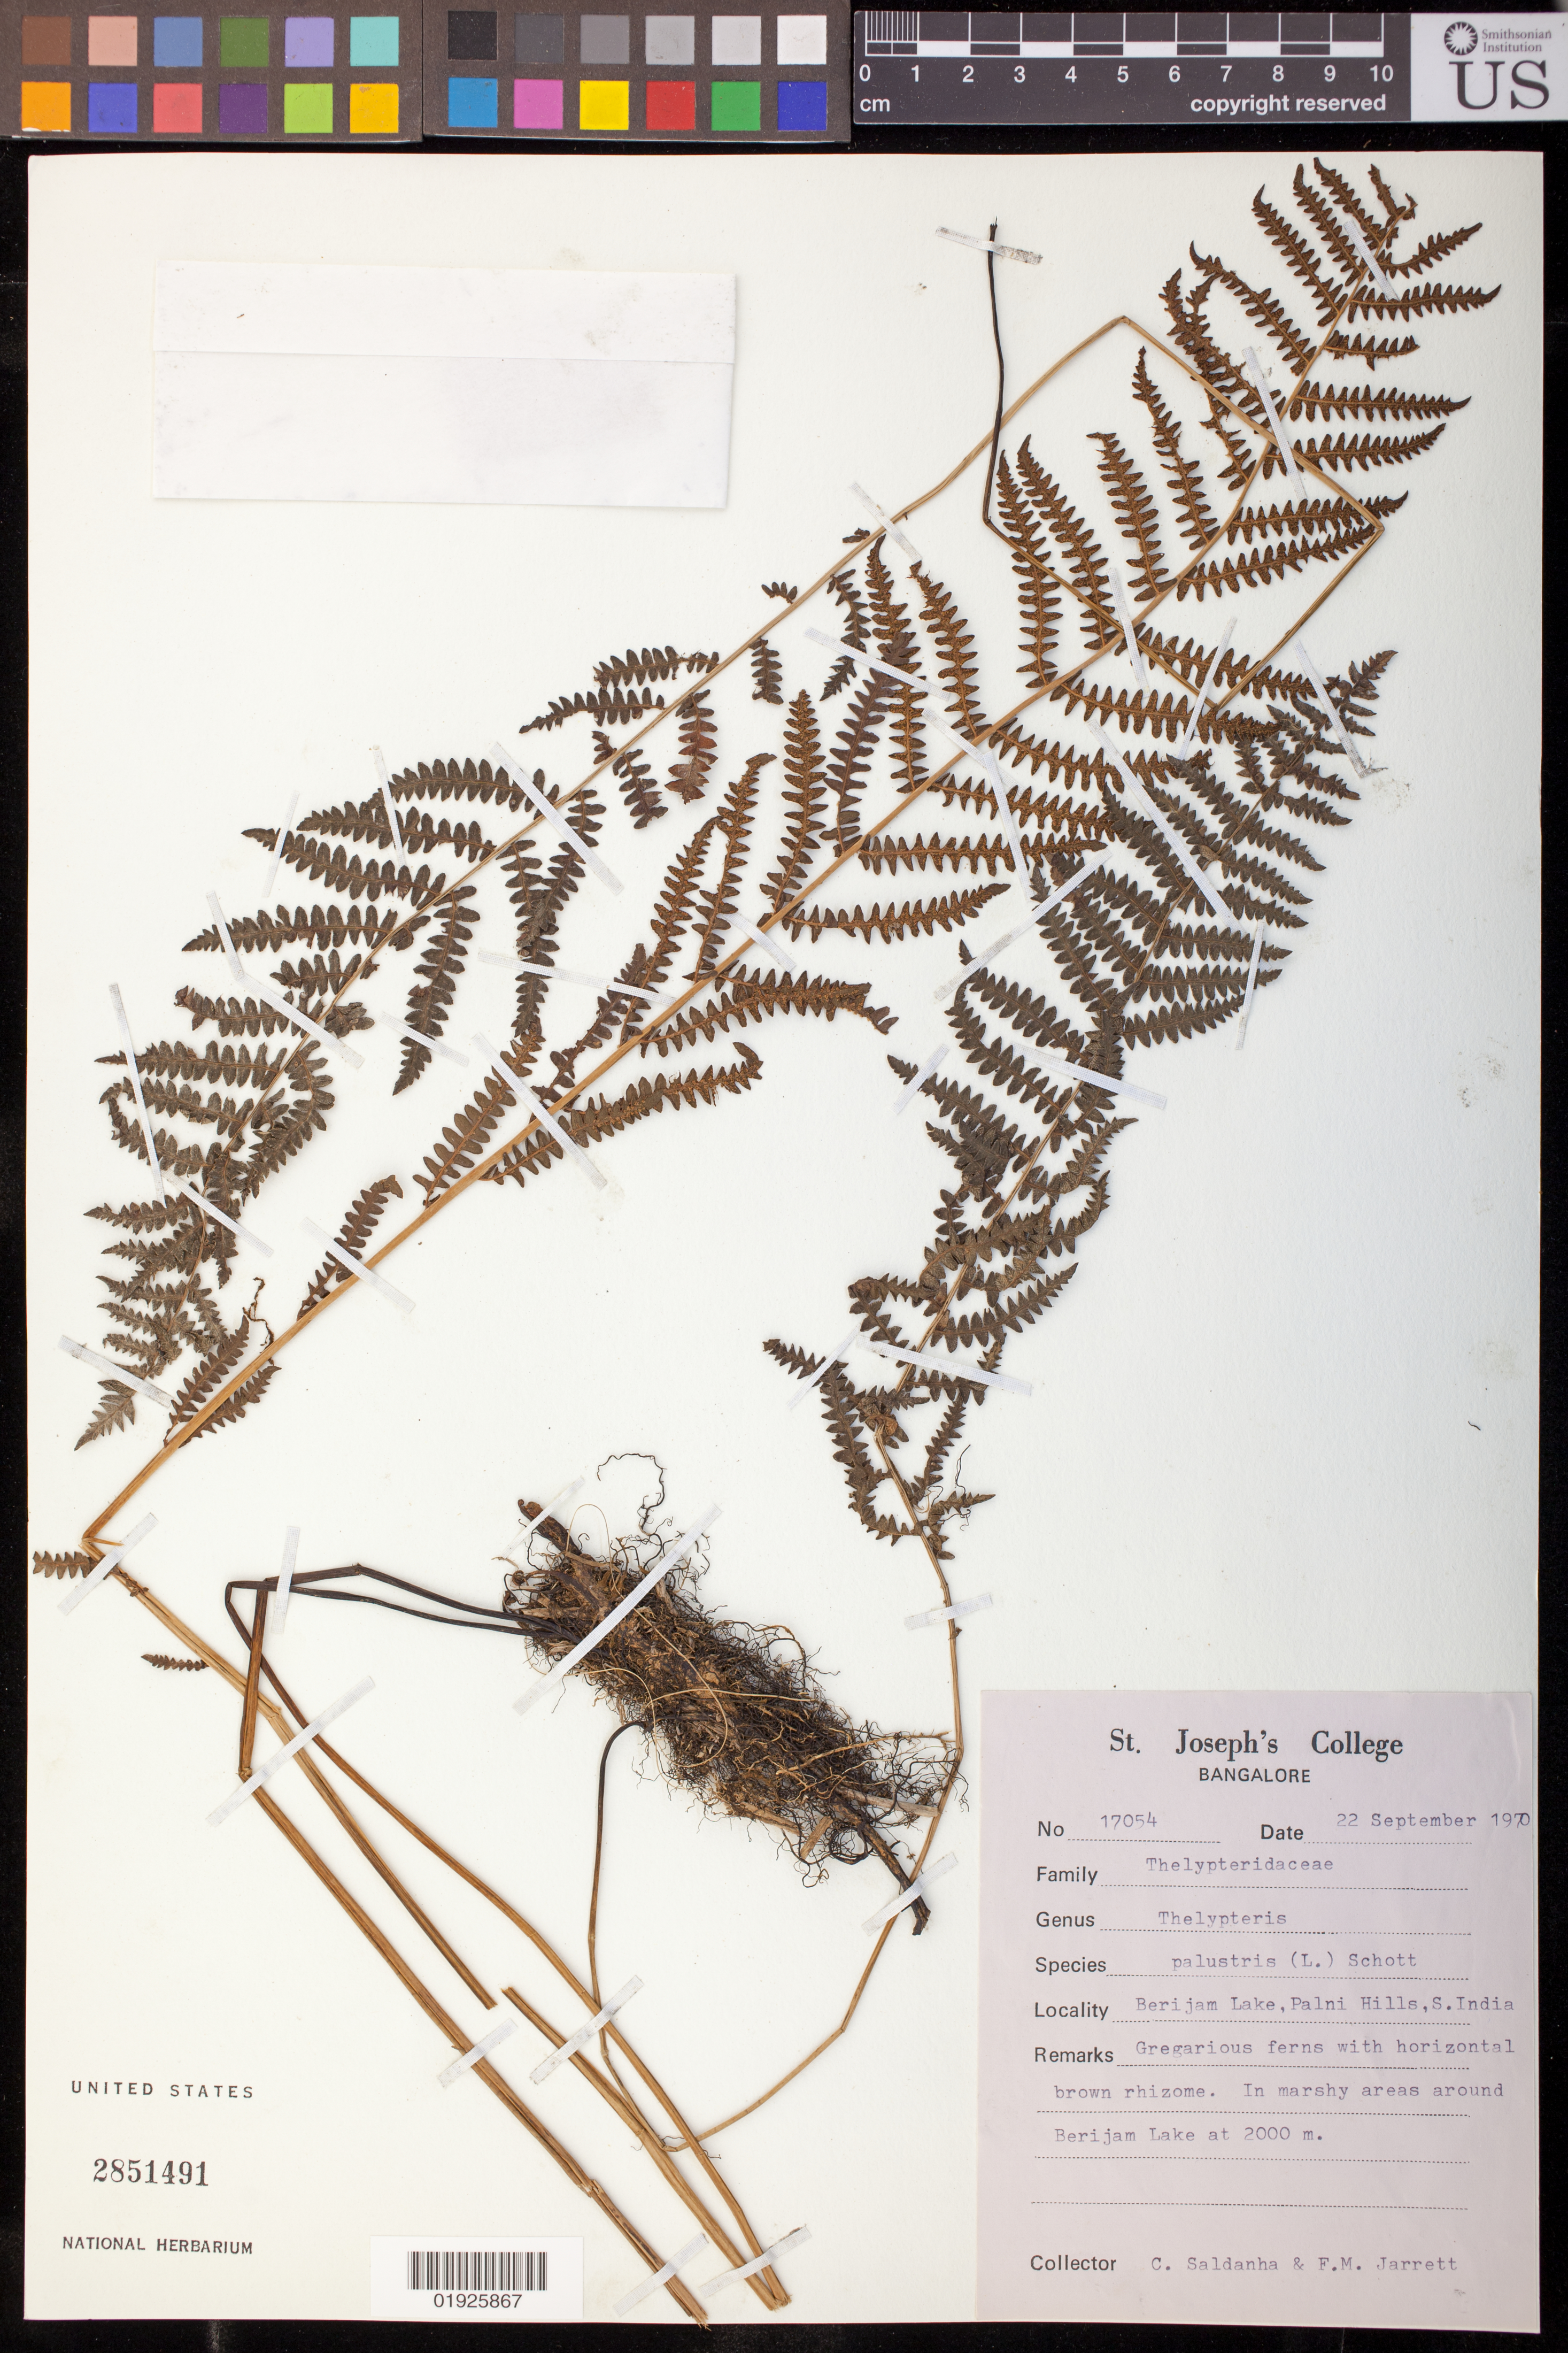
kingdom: Plantae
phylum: Tracheophyta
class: Polypodiopsida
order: Polypodiales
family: Thelypteridaceae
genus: Thelypteris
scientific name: Thelypteris palustris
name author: (Salisb.) Schott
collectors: C. Saldanha & F. M. Jarrett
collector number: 17054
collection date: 1970-09-22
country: India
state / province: Tamil Nadu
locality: Berijam Lake, Palni Hills, S India.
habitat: Marshy areas.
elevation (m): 2000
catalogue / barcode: US 2851491